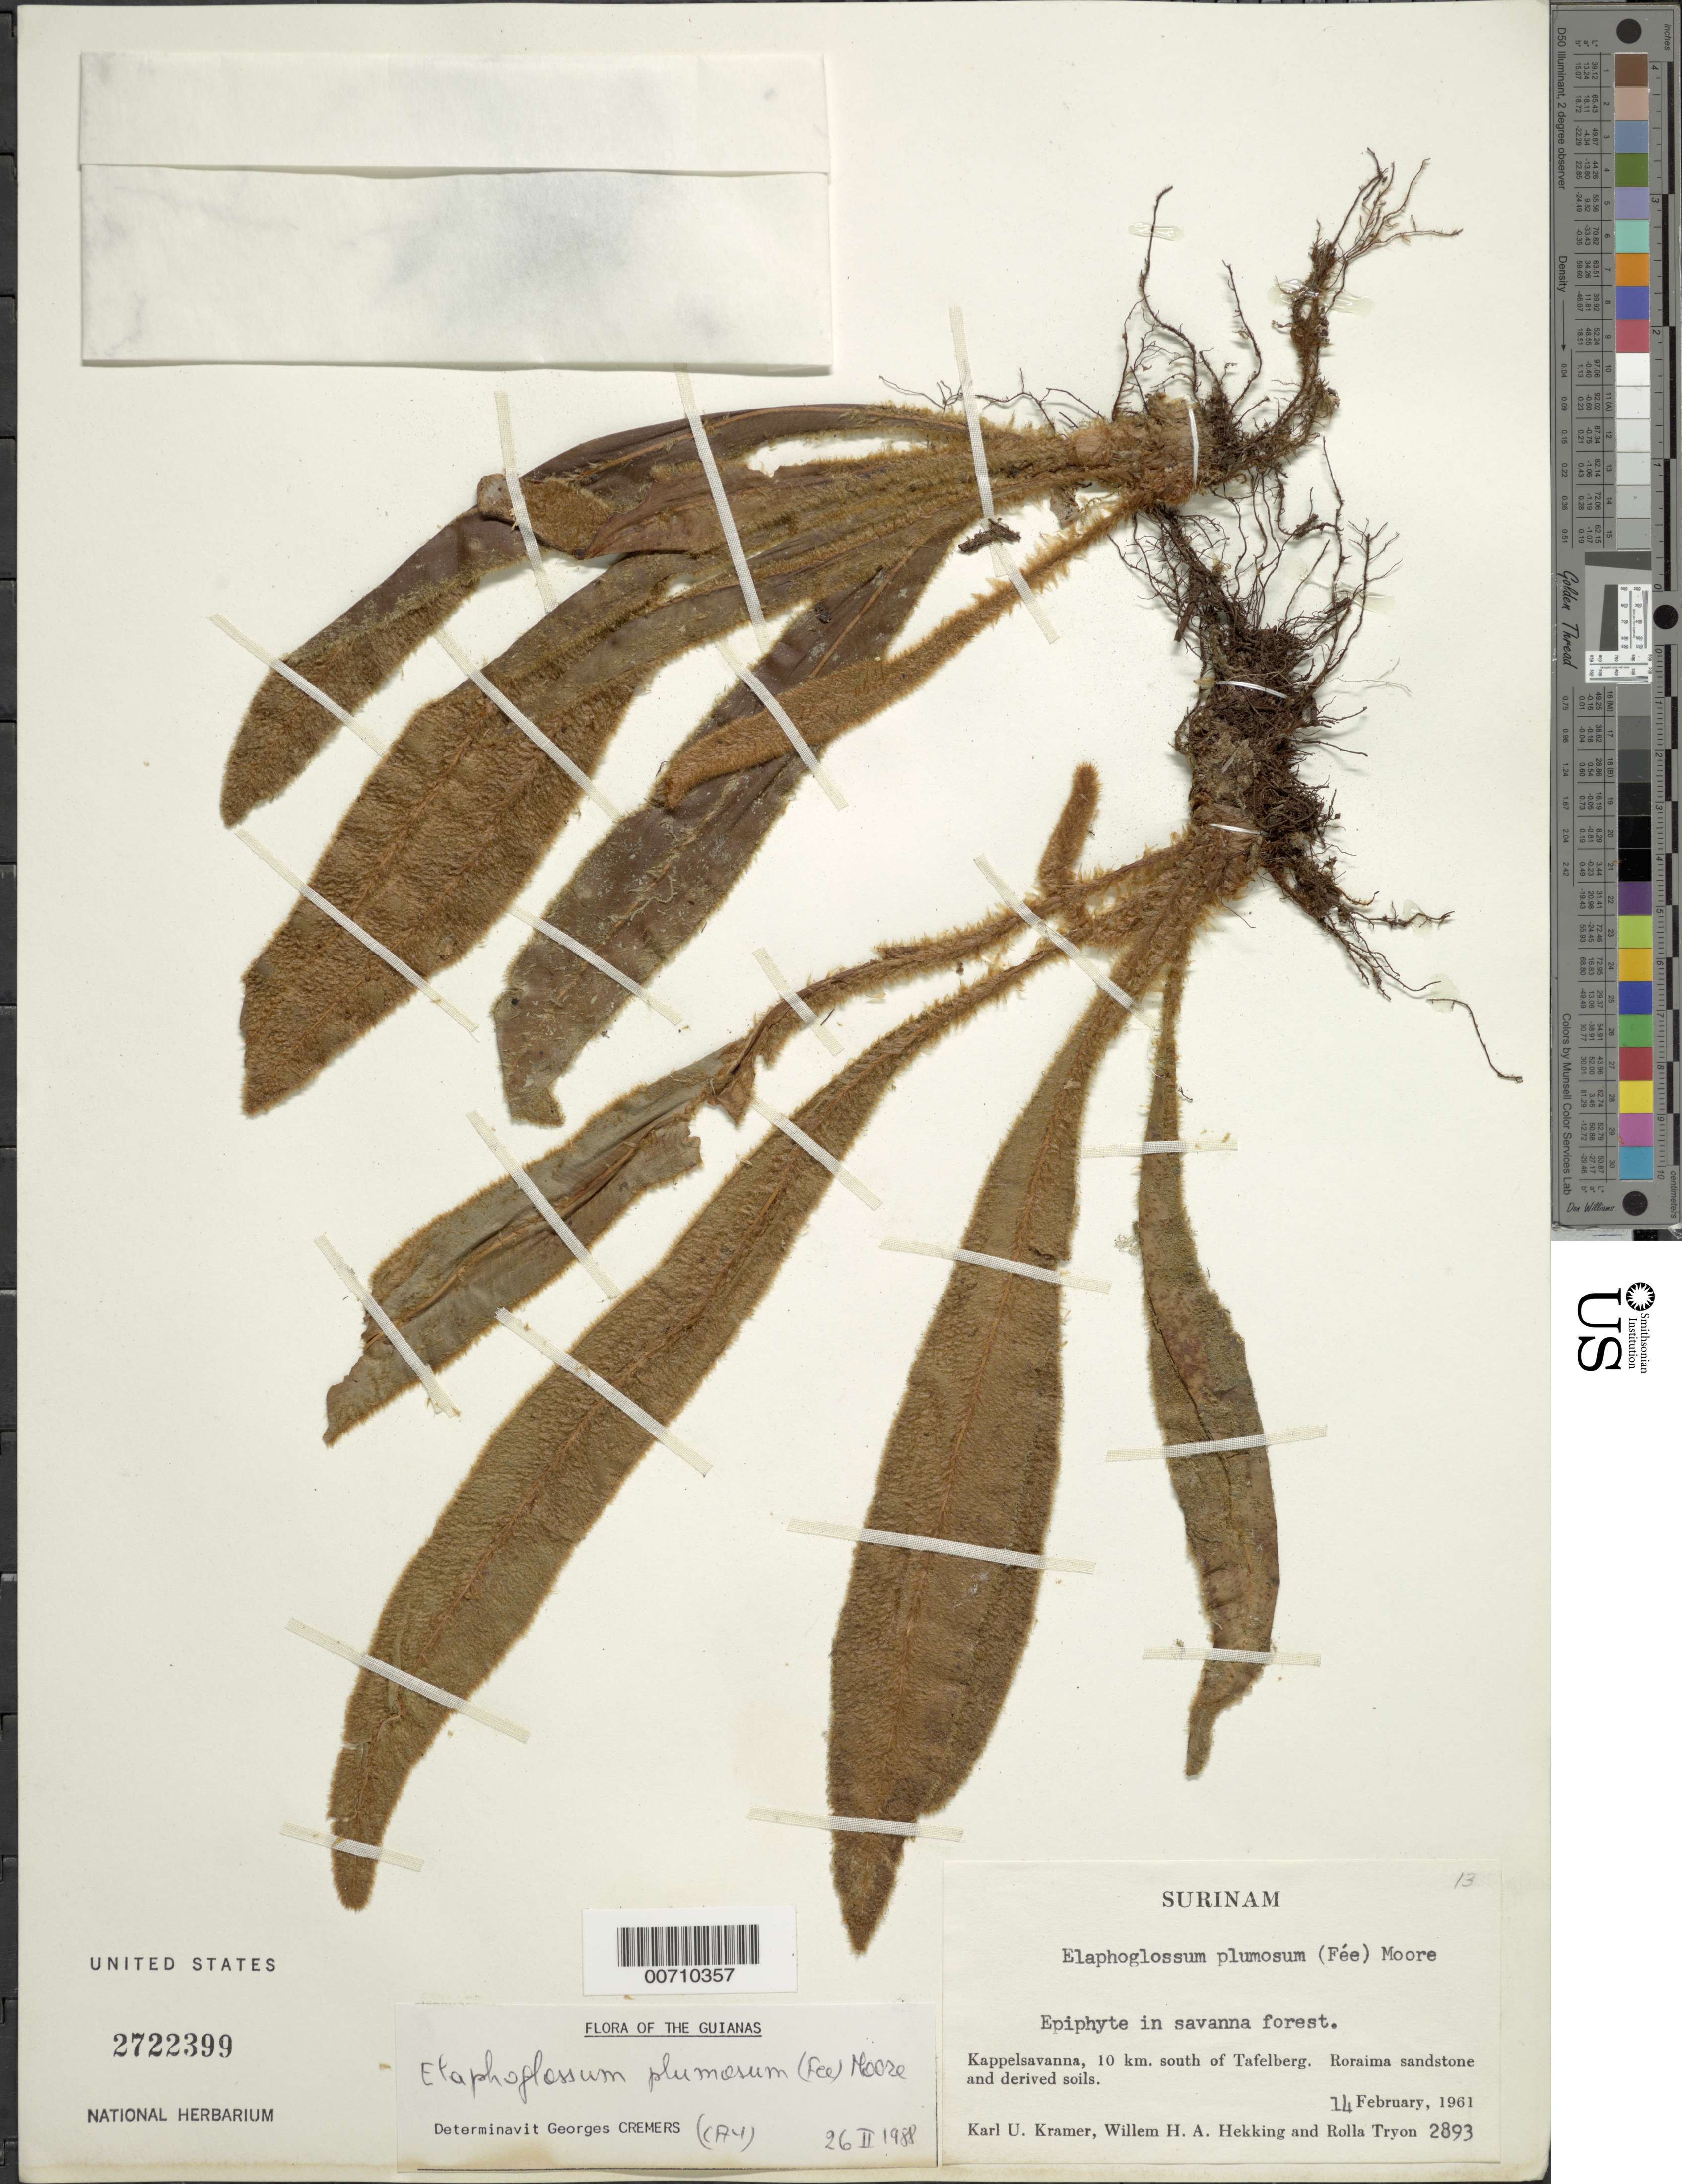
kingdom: Plantae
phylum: Tracheophyta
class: Polypodiopsida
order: Polypodiales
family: Dryopteridaceae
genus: Elaphoglossum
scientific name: Elaphoglossum plumosum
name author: (Fée) T. Moore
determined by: Cremers, Georges A.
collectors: K. U. Kramer, W. H. A. Hekking & R. M. Tryon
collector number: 2893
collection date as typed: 14-Feb-61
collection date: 1961-02-14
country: Suriname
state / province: Saramacca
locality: Kappelsavanna, 10 km S of Tafelberg, near south foot of the mountain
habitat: Roraima sandstone and derived soils; savanna forest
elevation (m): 300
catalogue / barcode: US 2722399